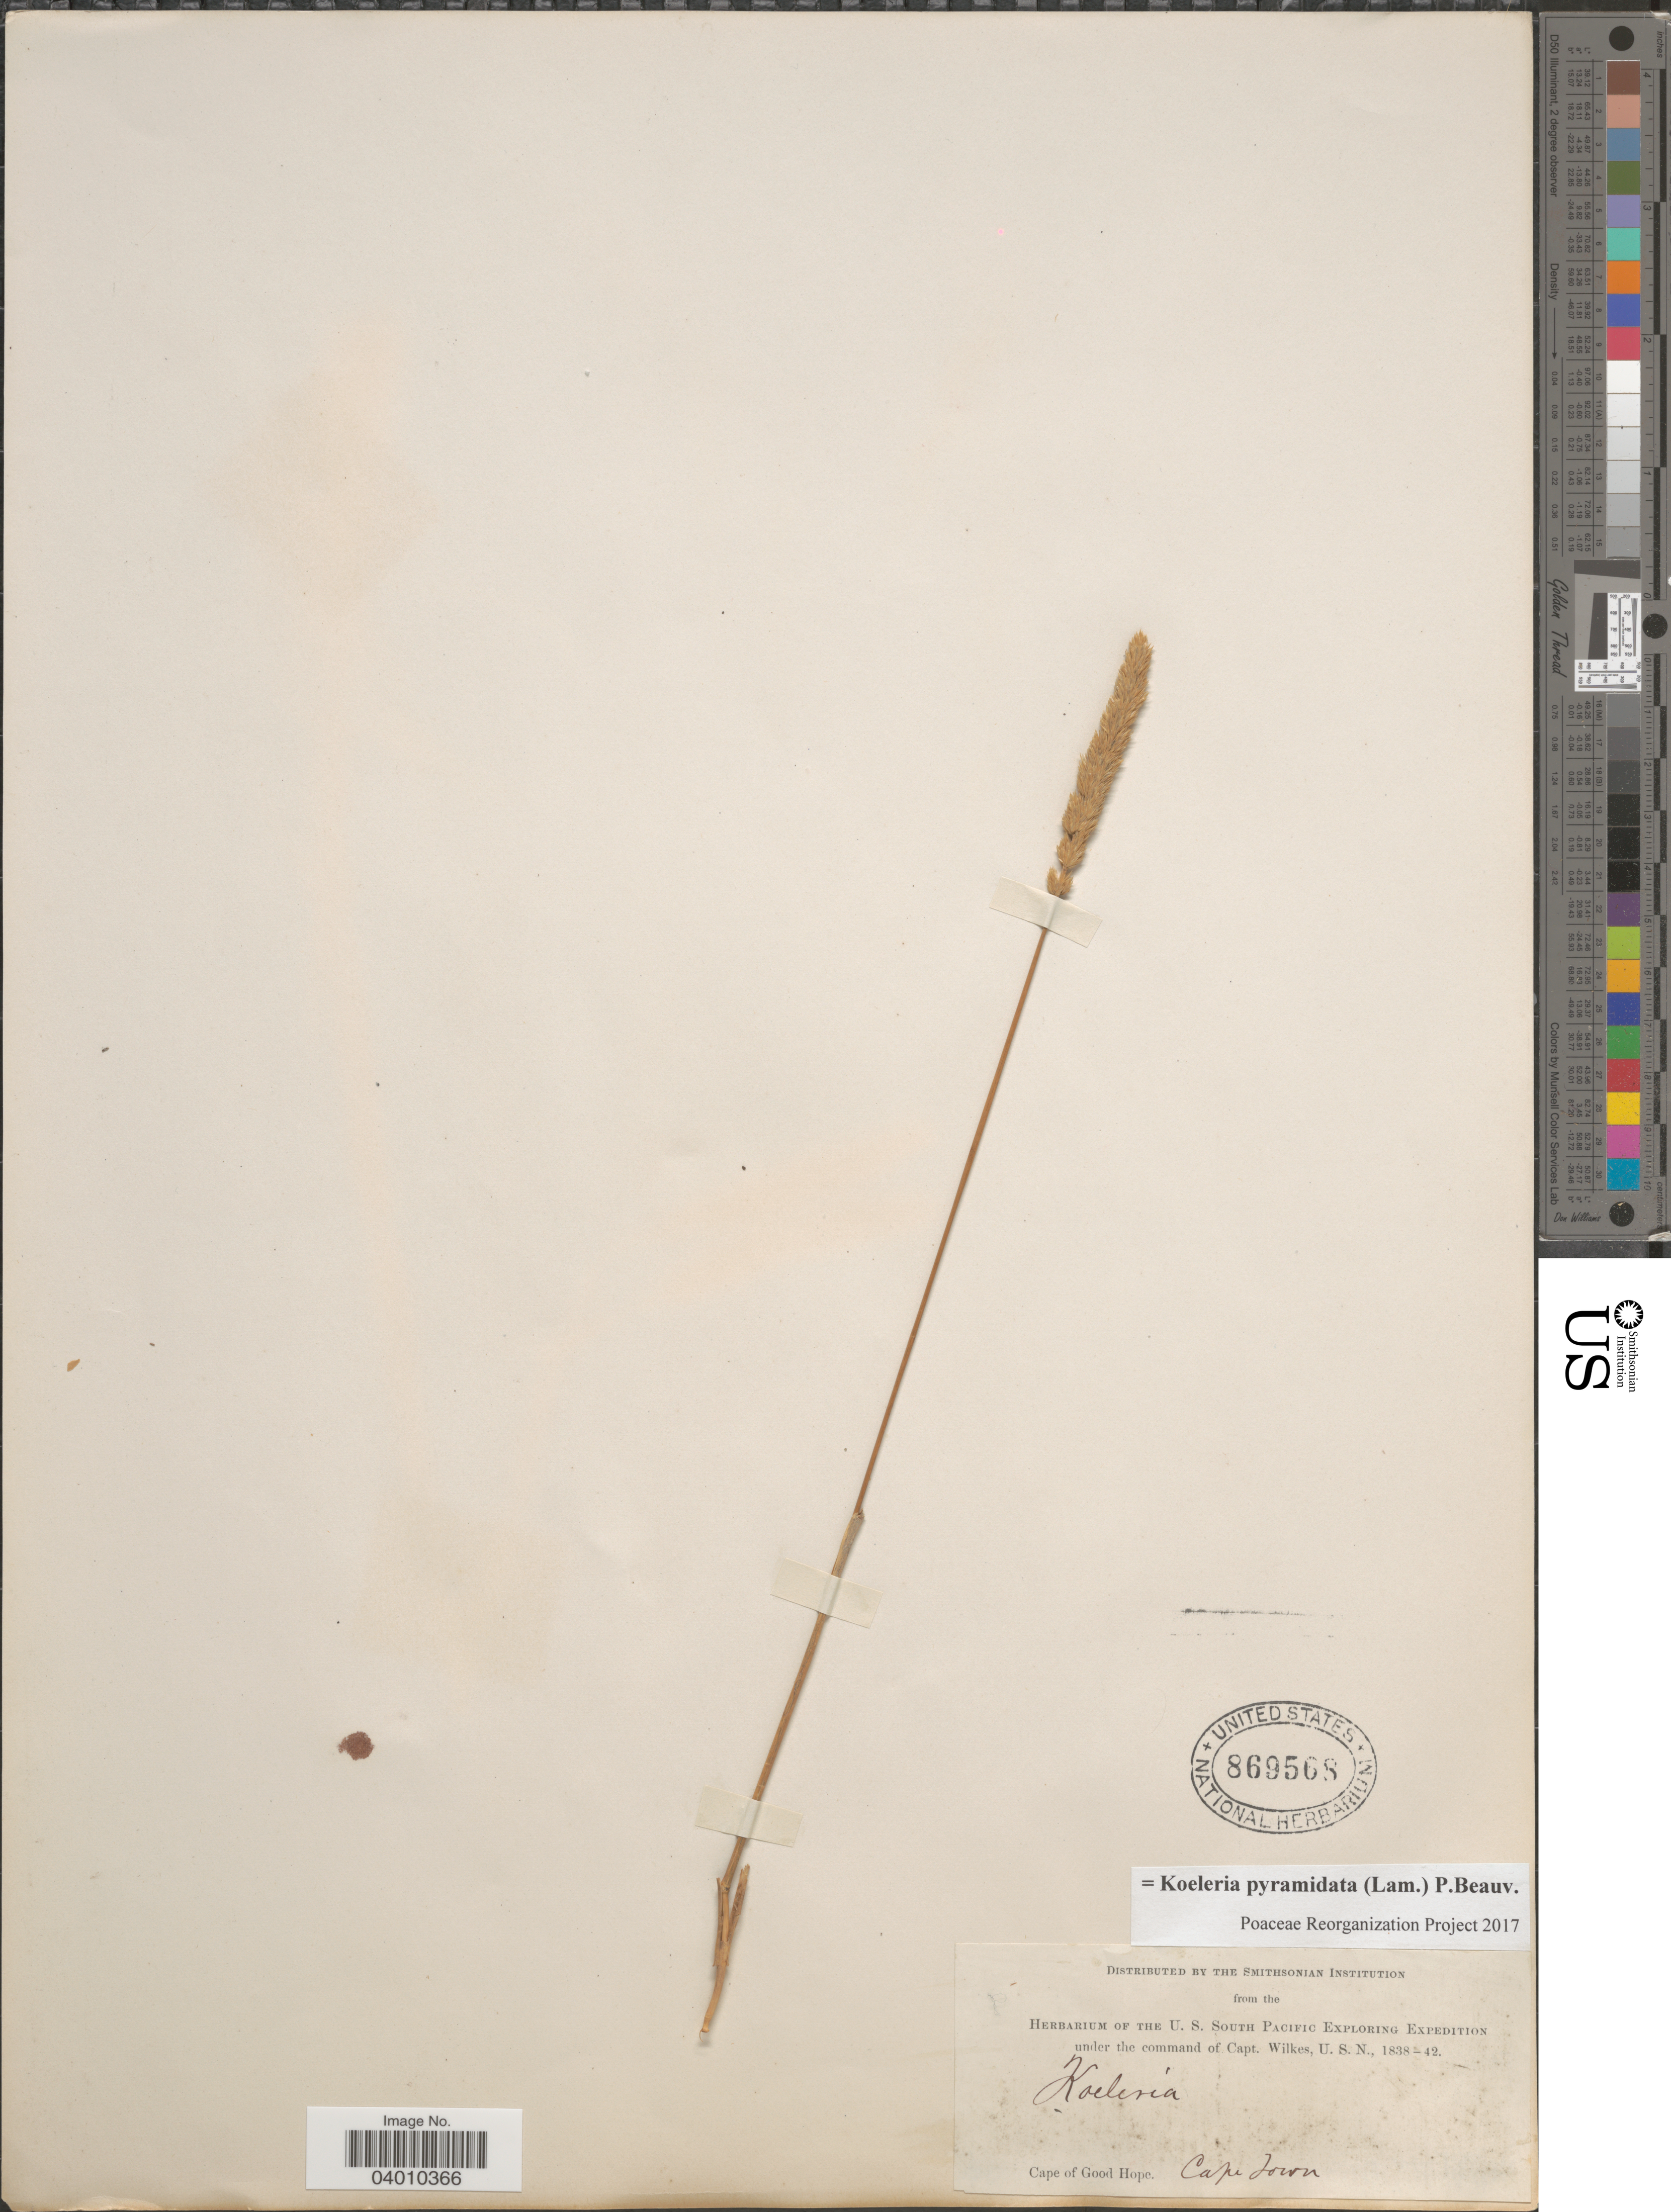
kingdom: Plantae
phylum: Tracheophyta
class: Liliopsida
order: Poales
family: Poaceae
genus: Koeleria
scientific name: Koeleria pyramidata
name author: (Lam.) P. Beauv.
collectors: Wilkes Explor. Exped.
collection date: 1838/1842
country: South Africa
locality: Cape of Good Hope. Cape Town.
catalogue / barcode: US 869568